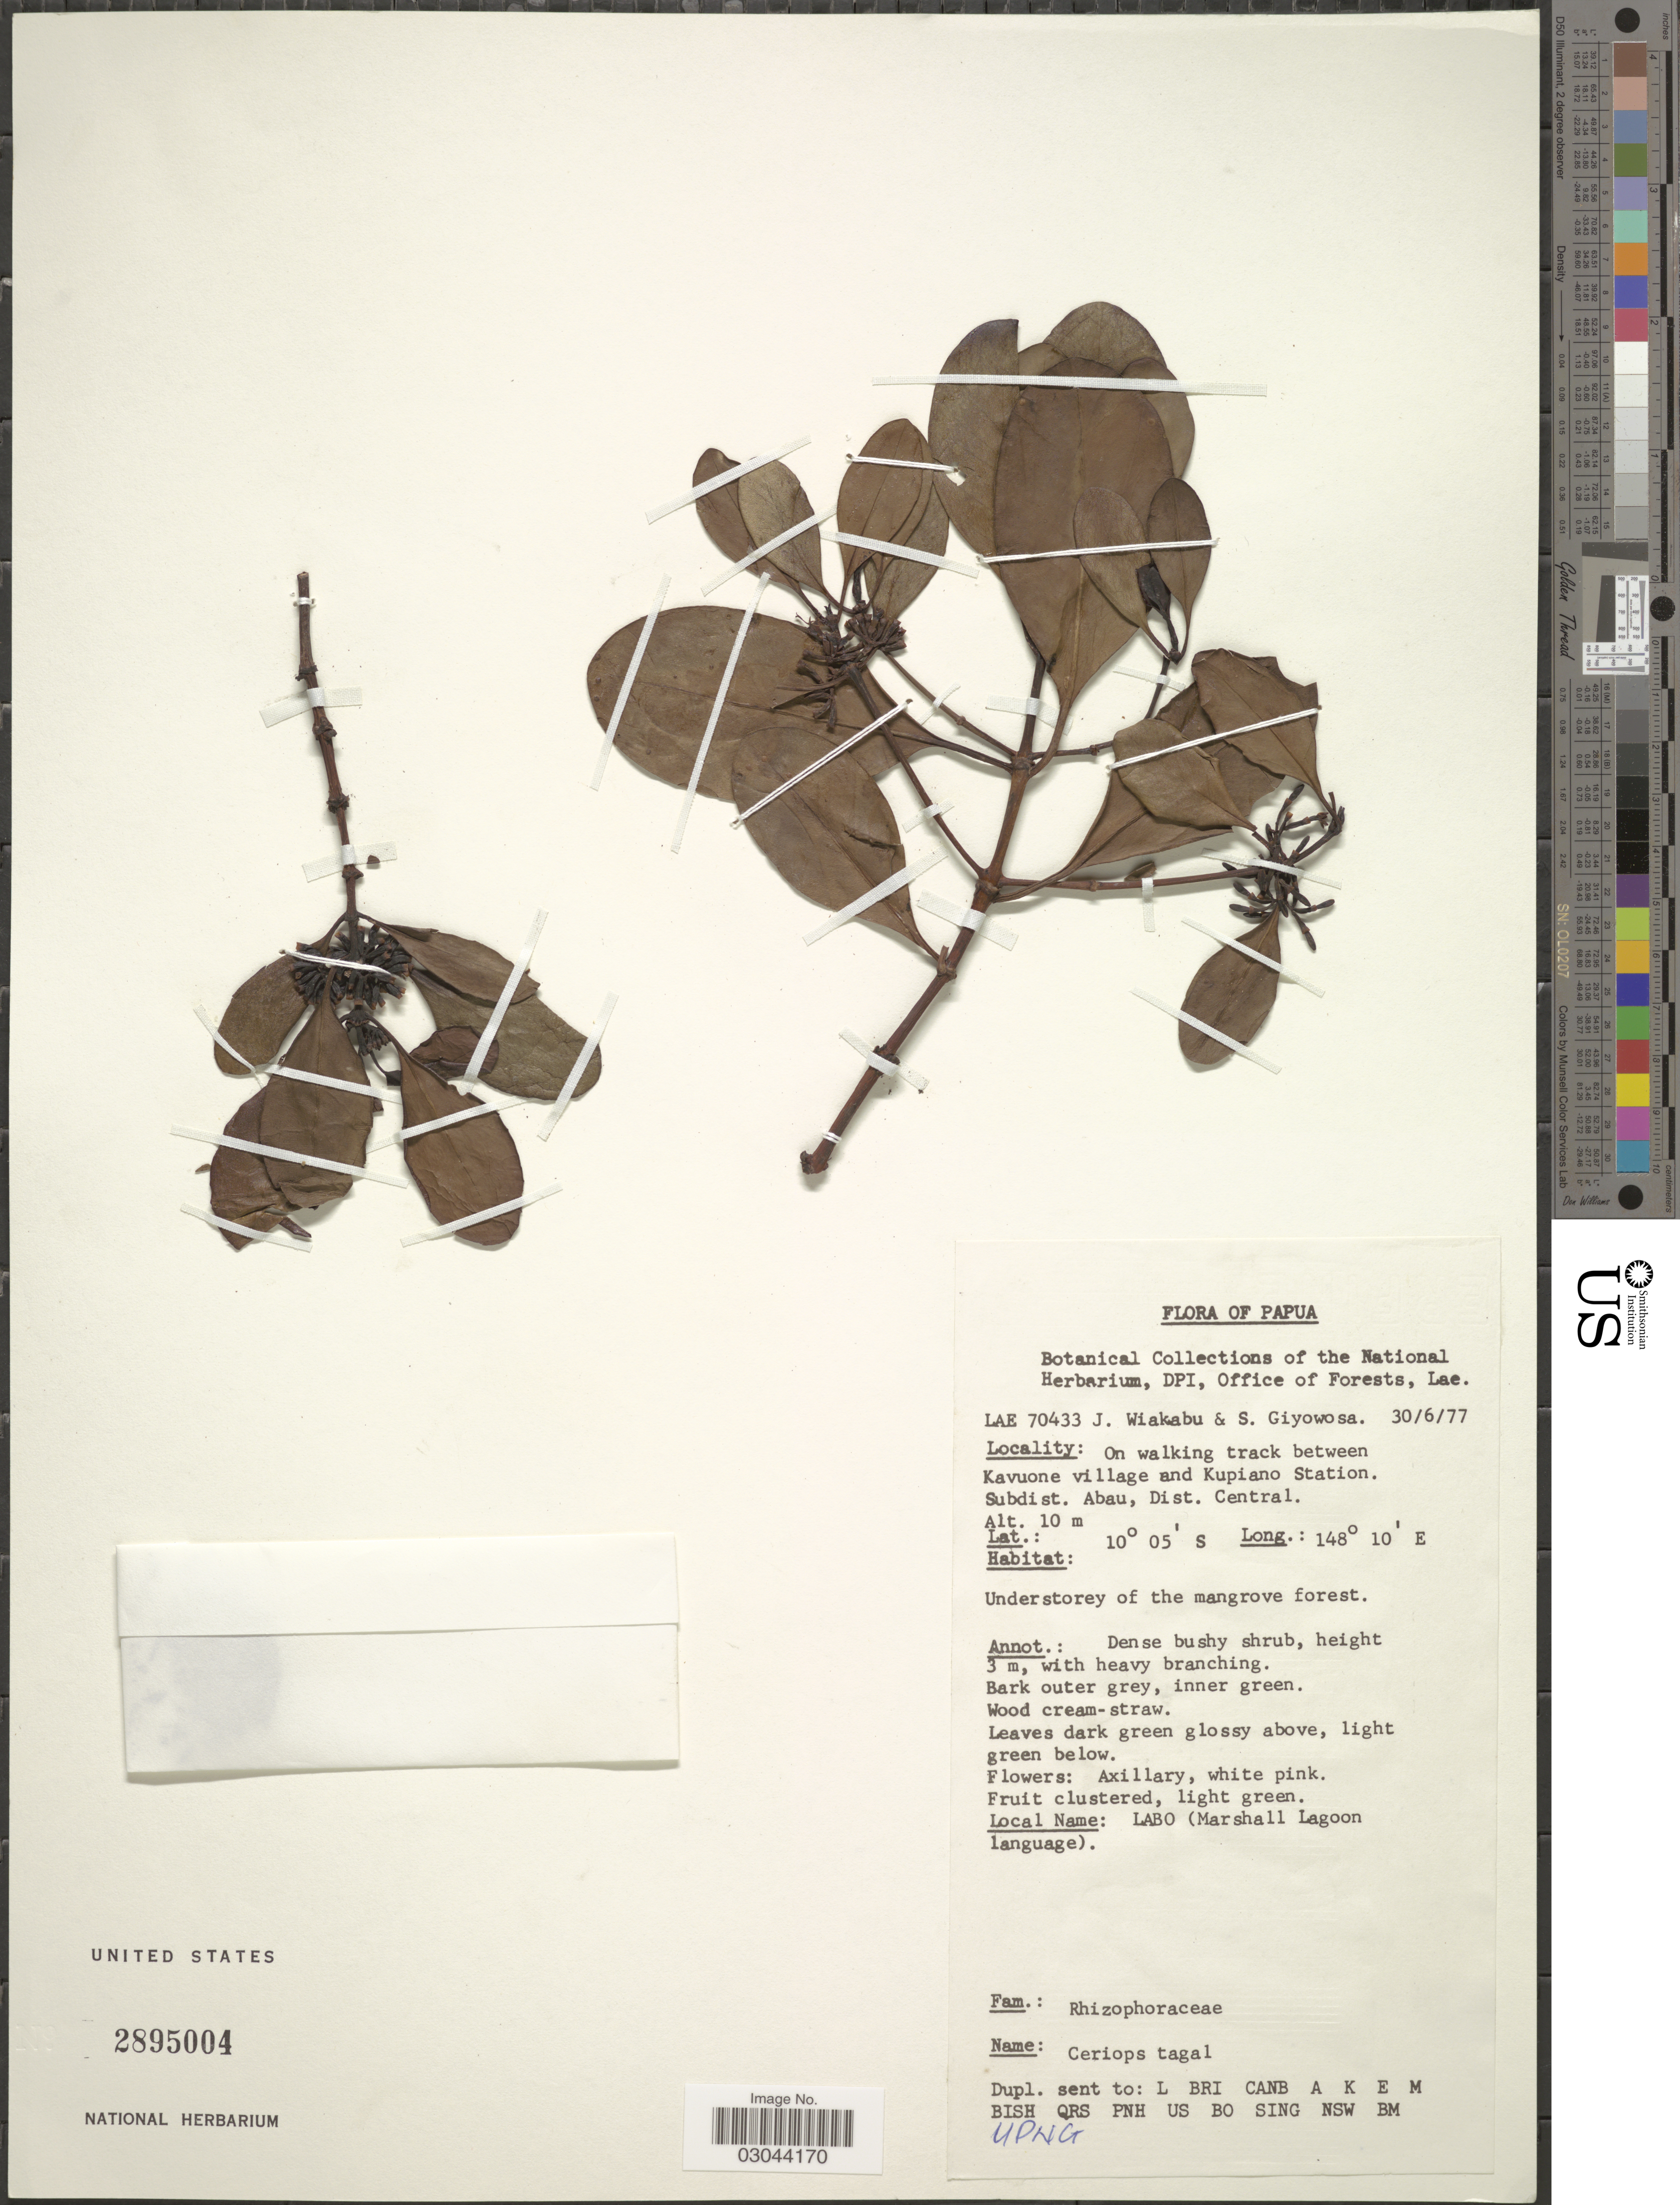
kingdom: Plantae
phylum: Tracheophyta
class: Magnoliopsida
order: Malpighiales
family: Rhizophoraceae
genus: Ceriops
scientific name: Ceriops tagal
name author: (Perr.) C.B. Rob.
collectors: J. Wiakabu & S. Giyowosa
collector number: LAE70433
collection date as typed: Transcribed d/m/y: 30/6/77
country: Papua New Guinea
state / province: Central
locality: Papua. On walking track between Kavuone village and Kupiano Station. Subdist. Abau, Dist. Central.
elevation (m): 10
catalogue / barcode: US 2895004